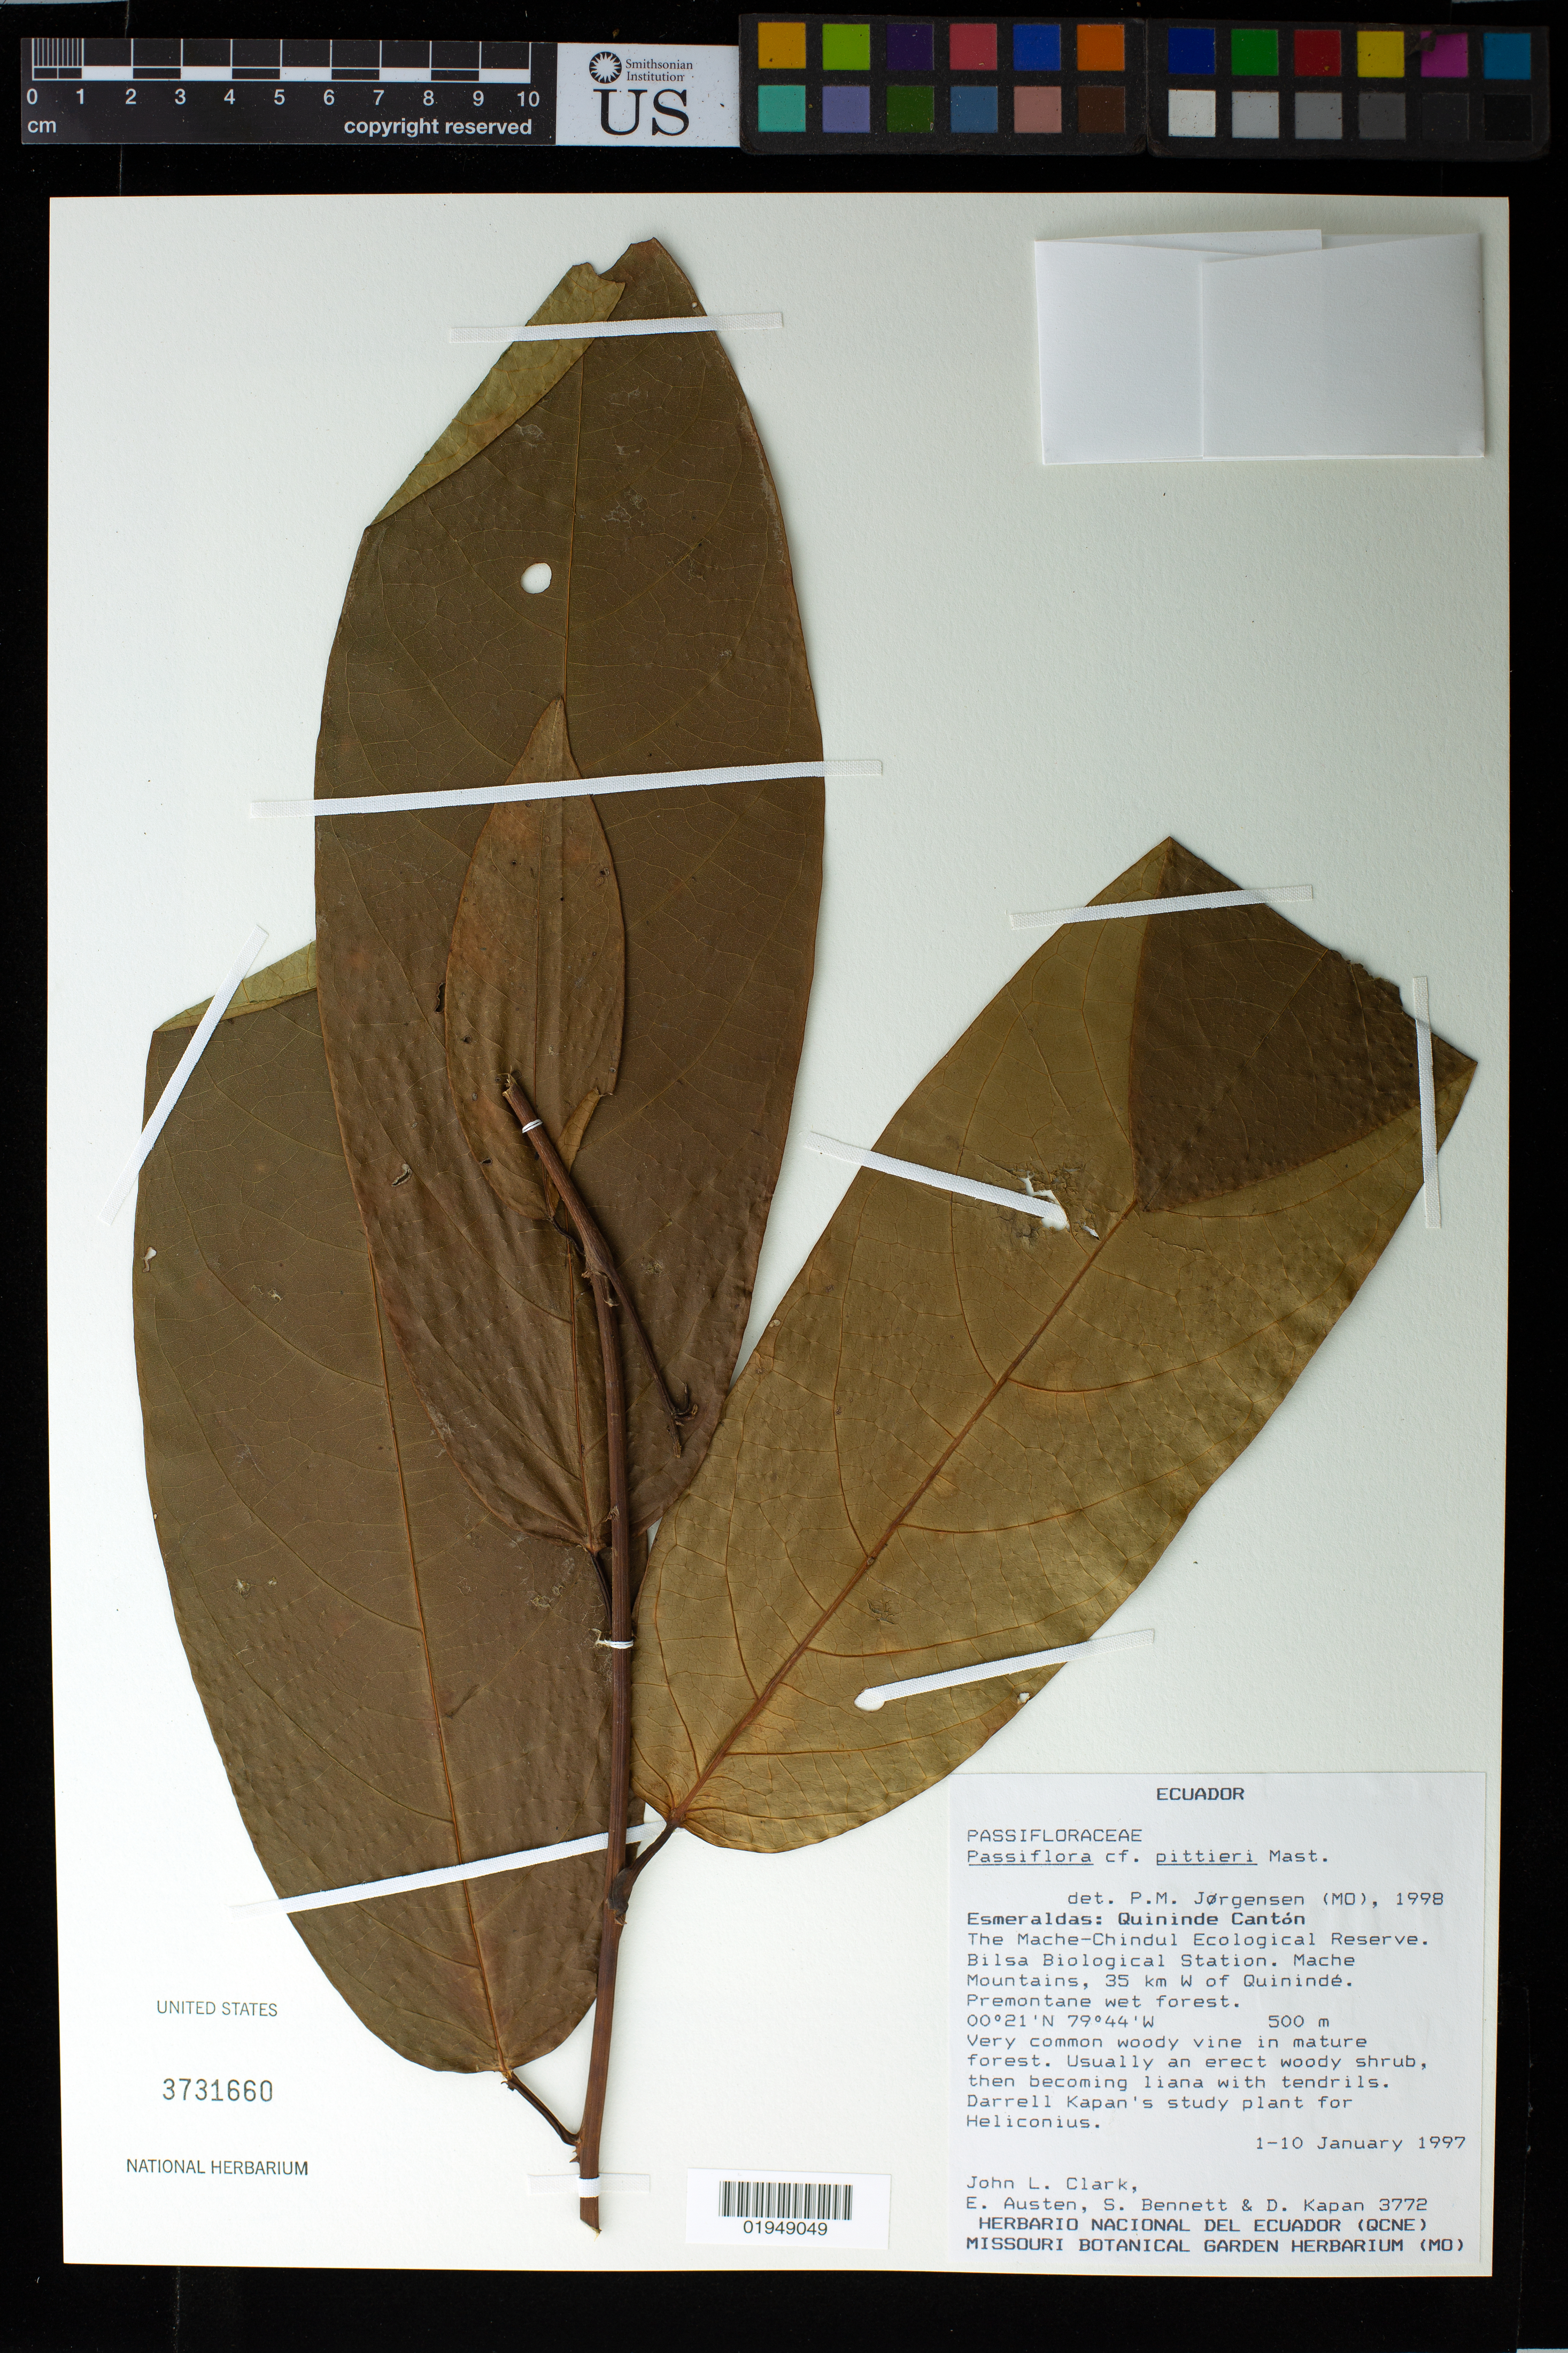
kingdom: Plantae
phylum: Tracheophyta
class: Magnoliopsida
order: Malpighiales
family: Passifloraceae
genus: Passiflora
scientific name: Passiflora pittieri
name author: Mast. in Donn. Sm.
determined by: Jørgensen, P. M.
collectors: J. L. Clark, E. Austen, S. Bennett & D. Kapan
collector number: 3772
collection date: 1997-01-01/1997-01-10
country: Ecuador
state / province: Esmeraldas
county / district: Quinindé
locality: The Mache-Chindul Ecological Reserve. Bilsa Biological Station. Mache Mountains, 35 km W of Quininde.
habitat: Premontane wet forest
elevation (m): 500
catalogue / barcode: US 3731660